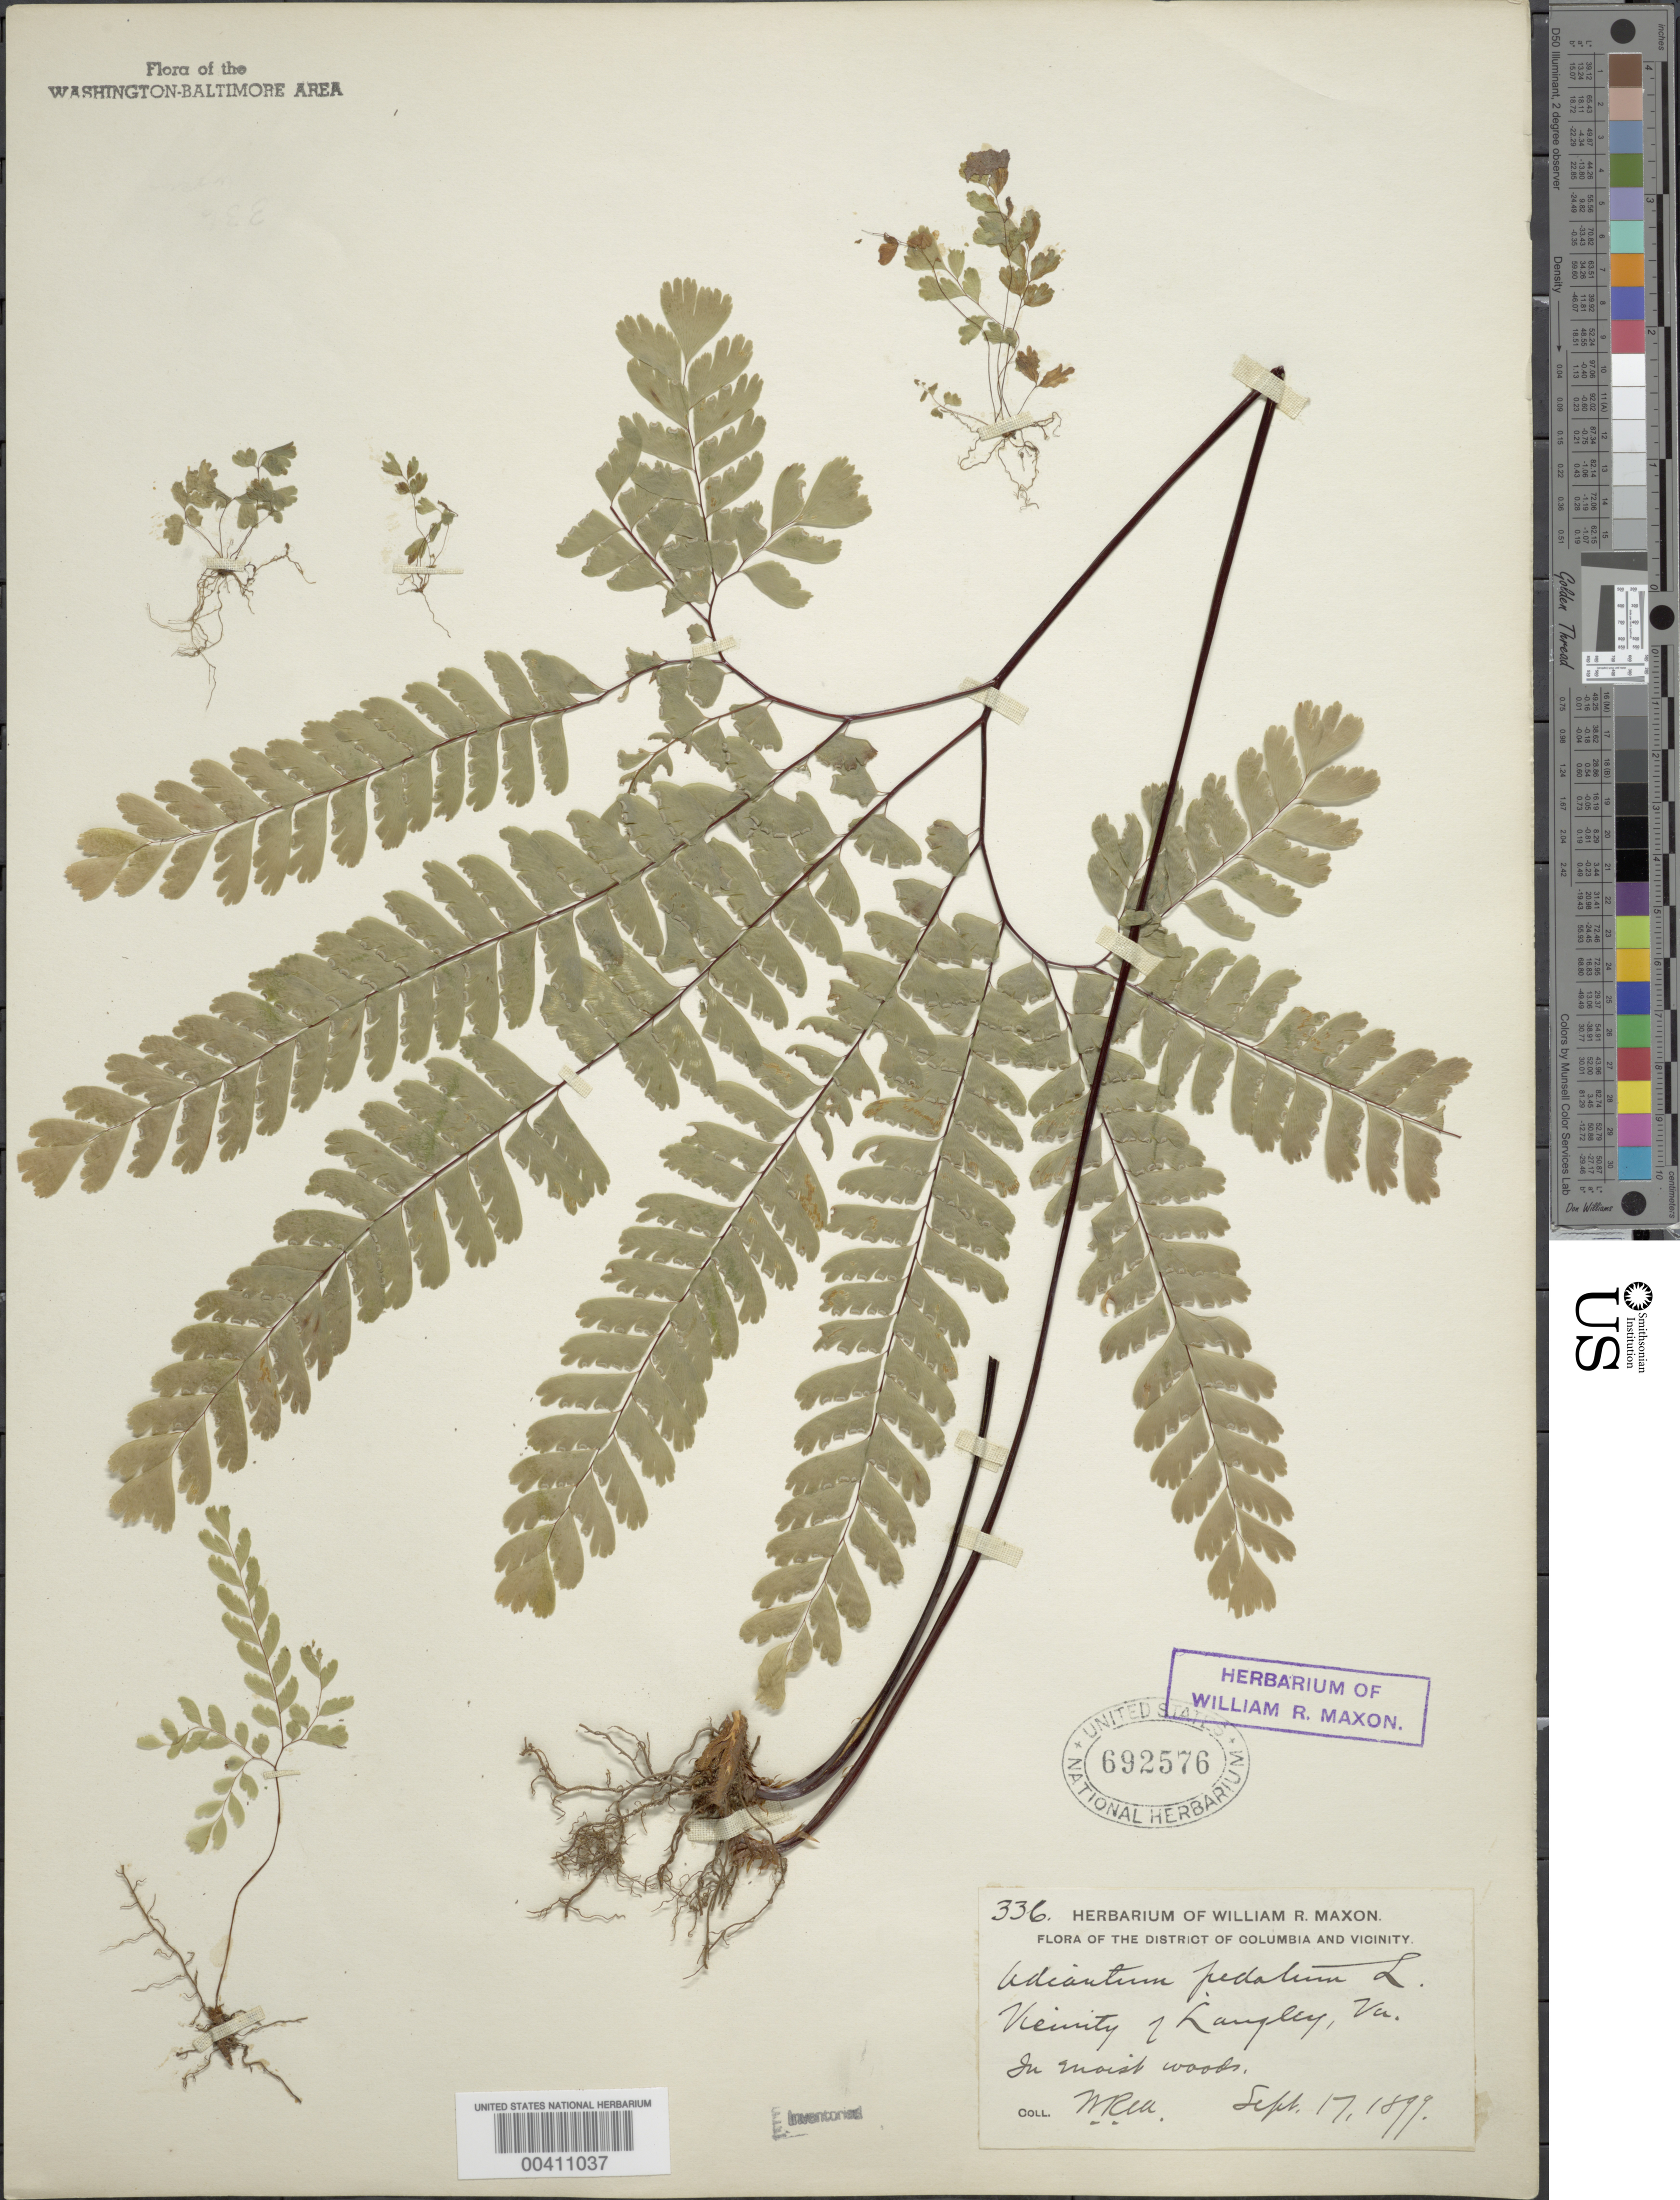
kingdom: Plantae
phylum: Tracheophyta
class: Polypodiopsida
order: Polypodiales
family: Pteridaceae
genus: Adiantum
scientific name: Adiantum pedatum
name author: L.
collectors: W. R. Maxon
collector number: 336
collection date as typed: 17 Sep 1899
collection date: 1899-09-17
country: United States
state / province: Virginia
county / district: Fairfax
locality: Langley vicinity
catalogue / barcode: US 692576